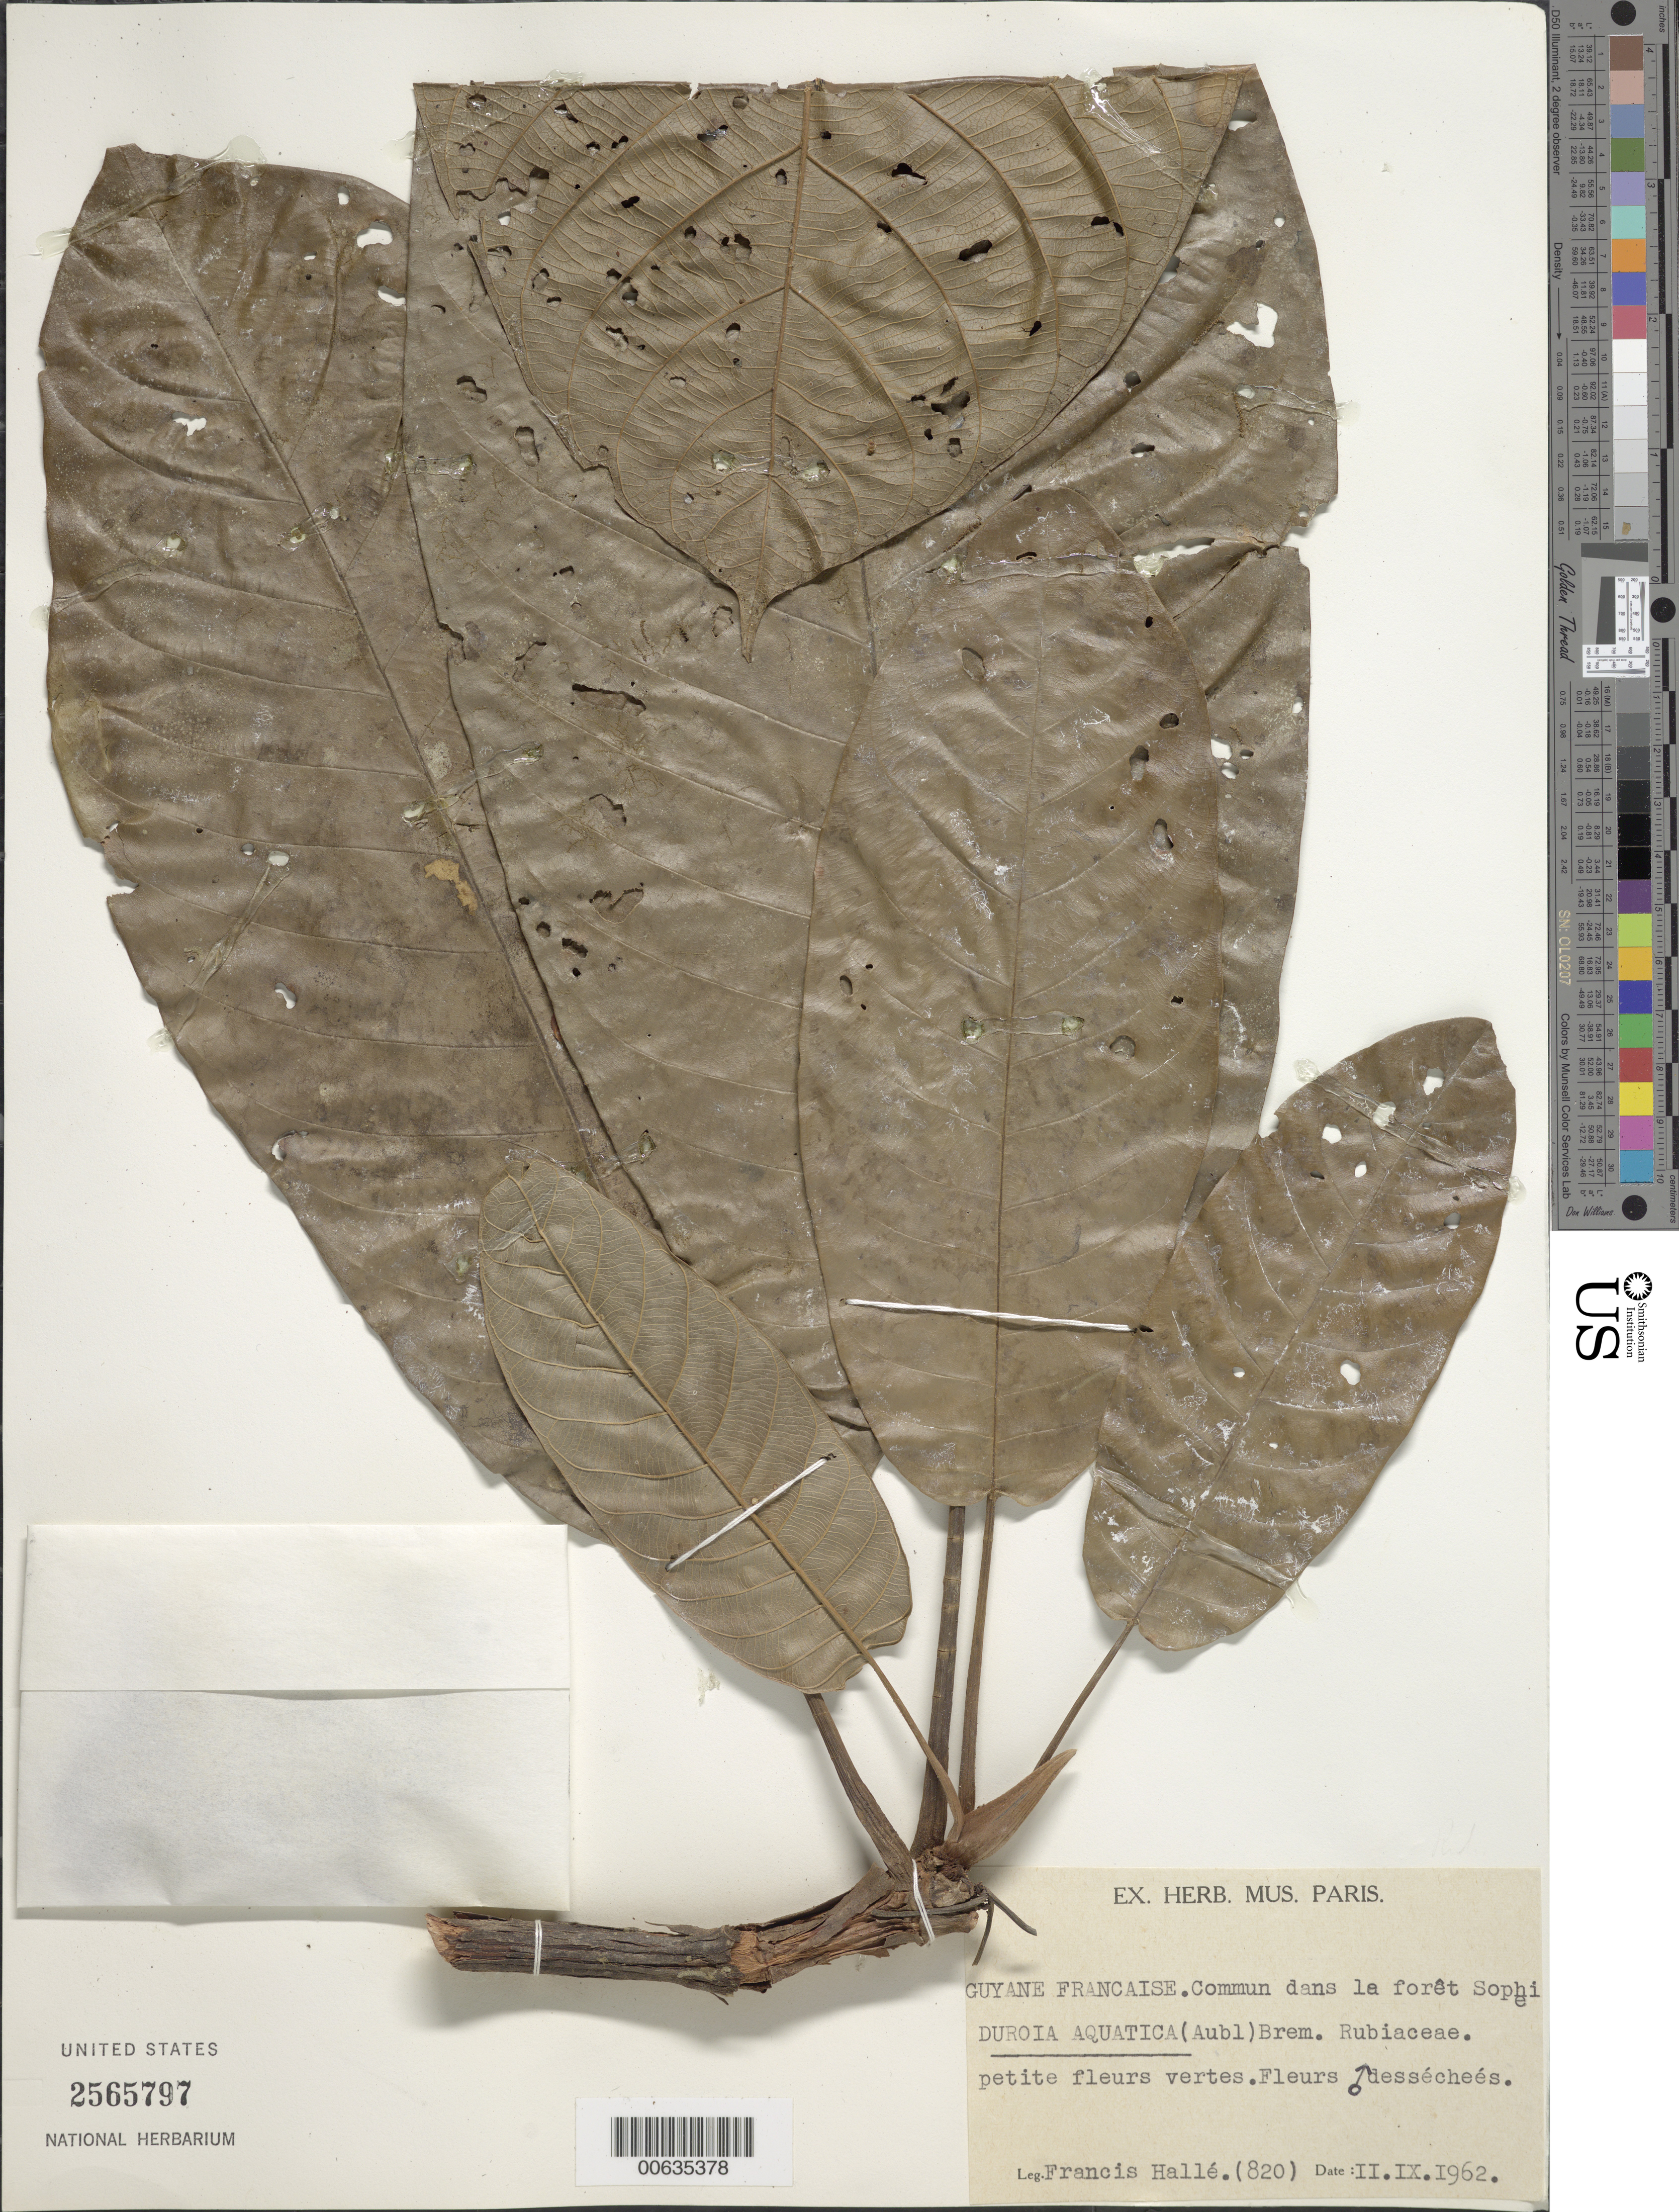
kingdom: Plantae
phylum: Tracheophyta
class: Magnoliopsida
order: Gentianales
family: Rubiaceae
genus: Duroia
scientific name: Duroia aquatica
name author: (Aubl.) Bremek.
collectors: F. Hallé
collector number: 820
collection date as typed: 2-Sep-62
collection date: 1962-09-02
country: French Guiana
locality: Piste Sophie - La Grêve, Bassin de la Mana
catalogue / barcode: US 2565797